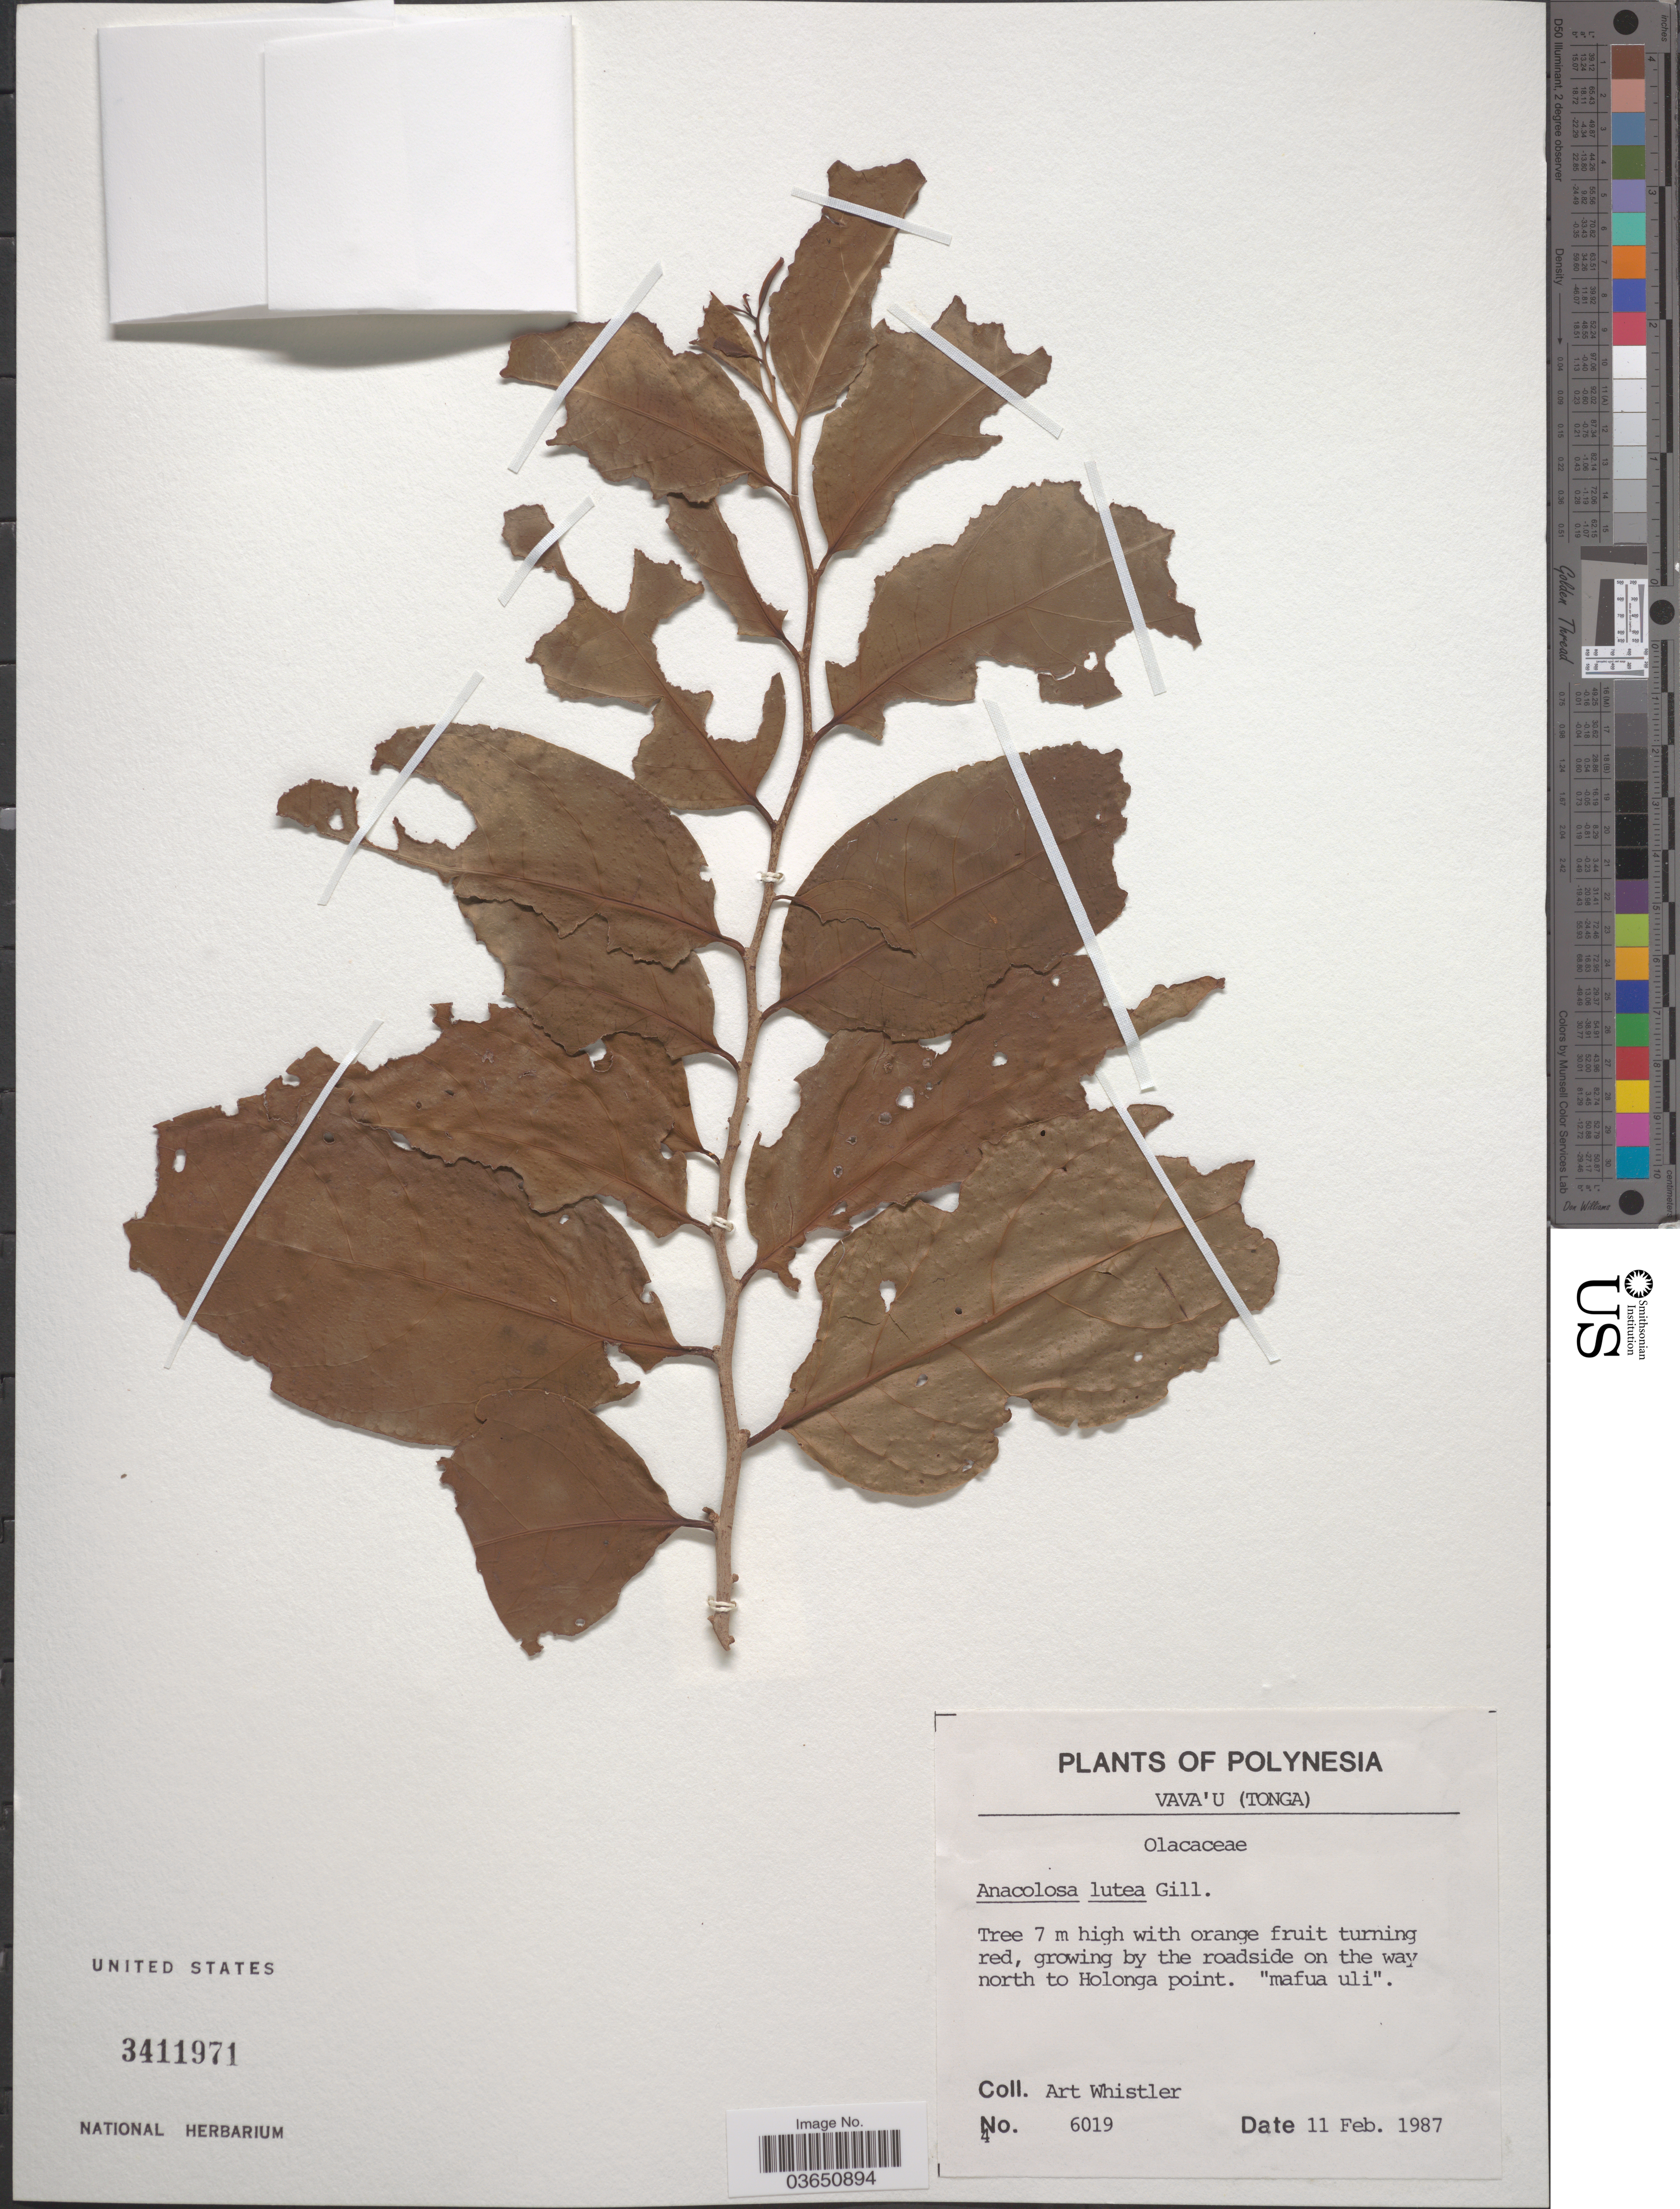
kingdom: Plantae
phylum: Tracheophyta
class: Magnoliopsida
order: Santalales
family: Aptandraceae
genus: Anacolosa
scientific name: Anacolosa lutea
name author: Gillespie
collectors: A. Whistler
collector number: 6019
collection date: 1987-02-11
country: Tonga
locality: Polynesia. Vava'u. Growing by the roadside on the way north to Holonga point.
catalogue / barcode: US 3411971